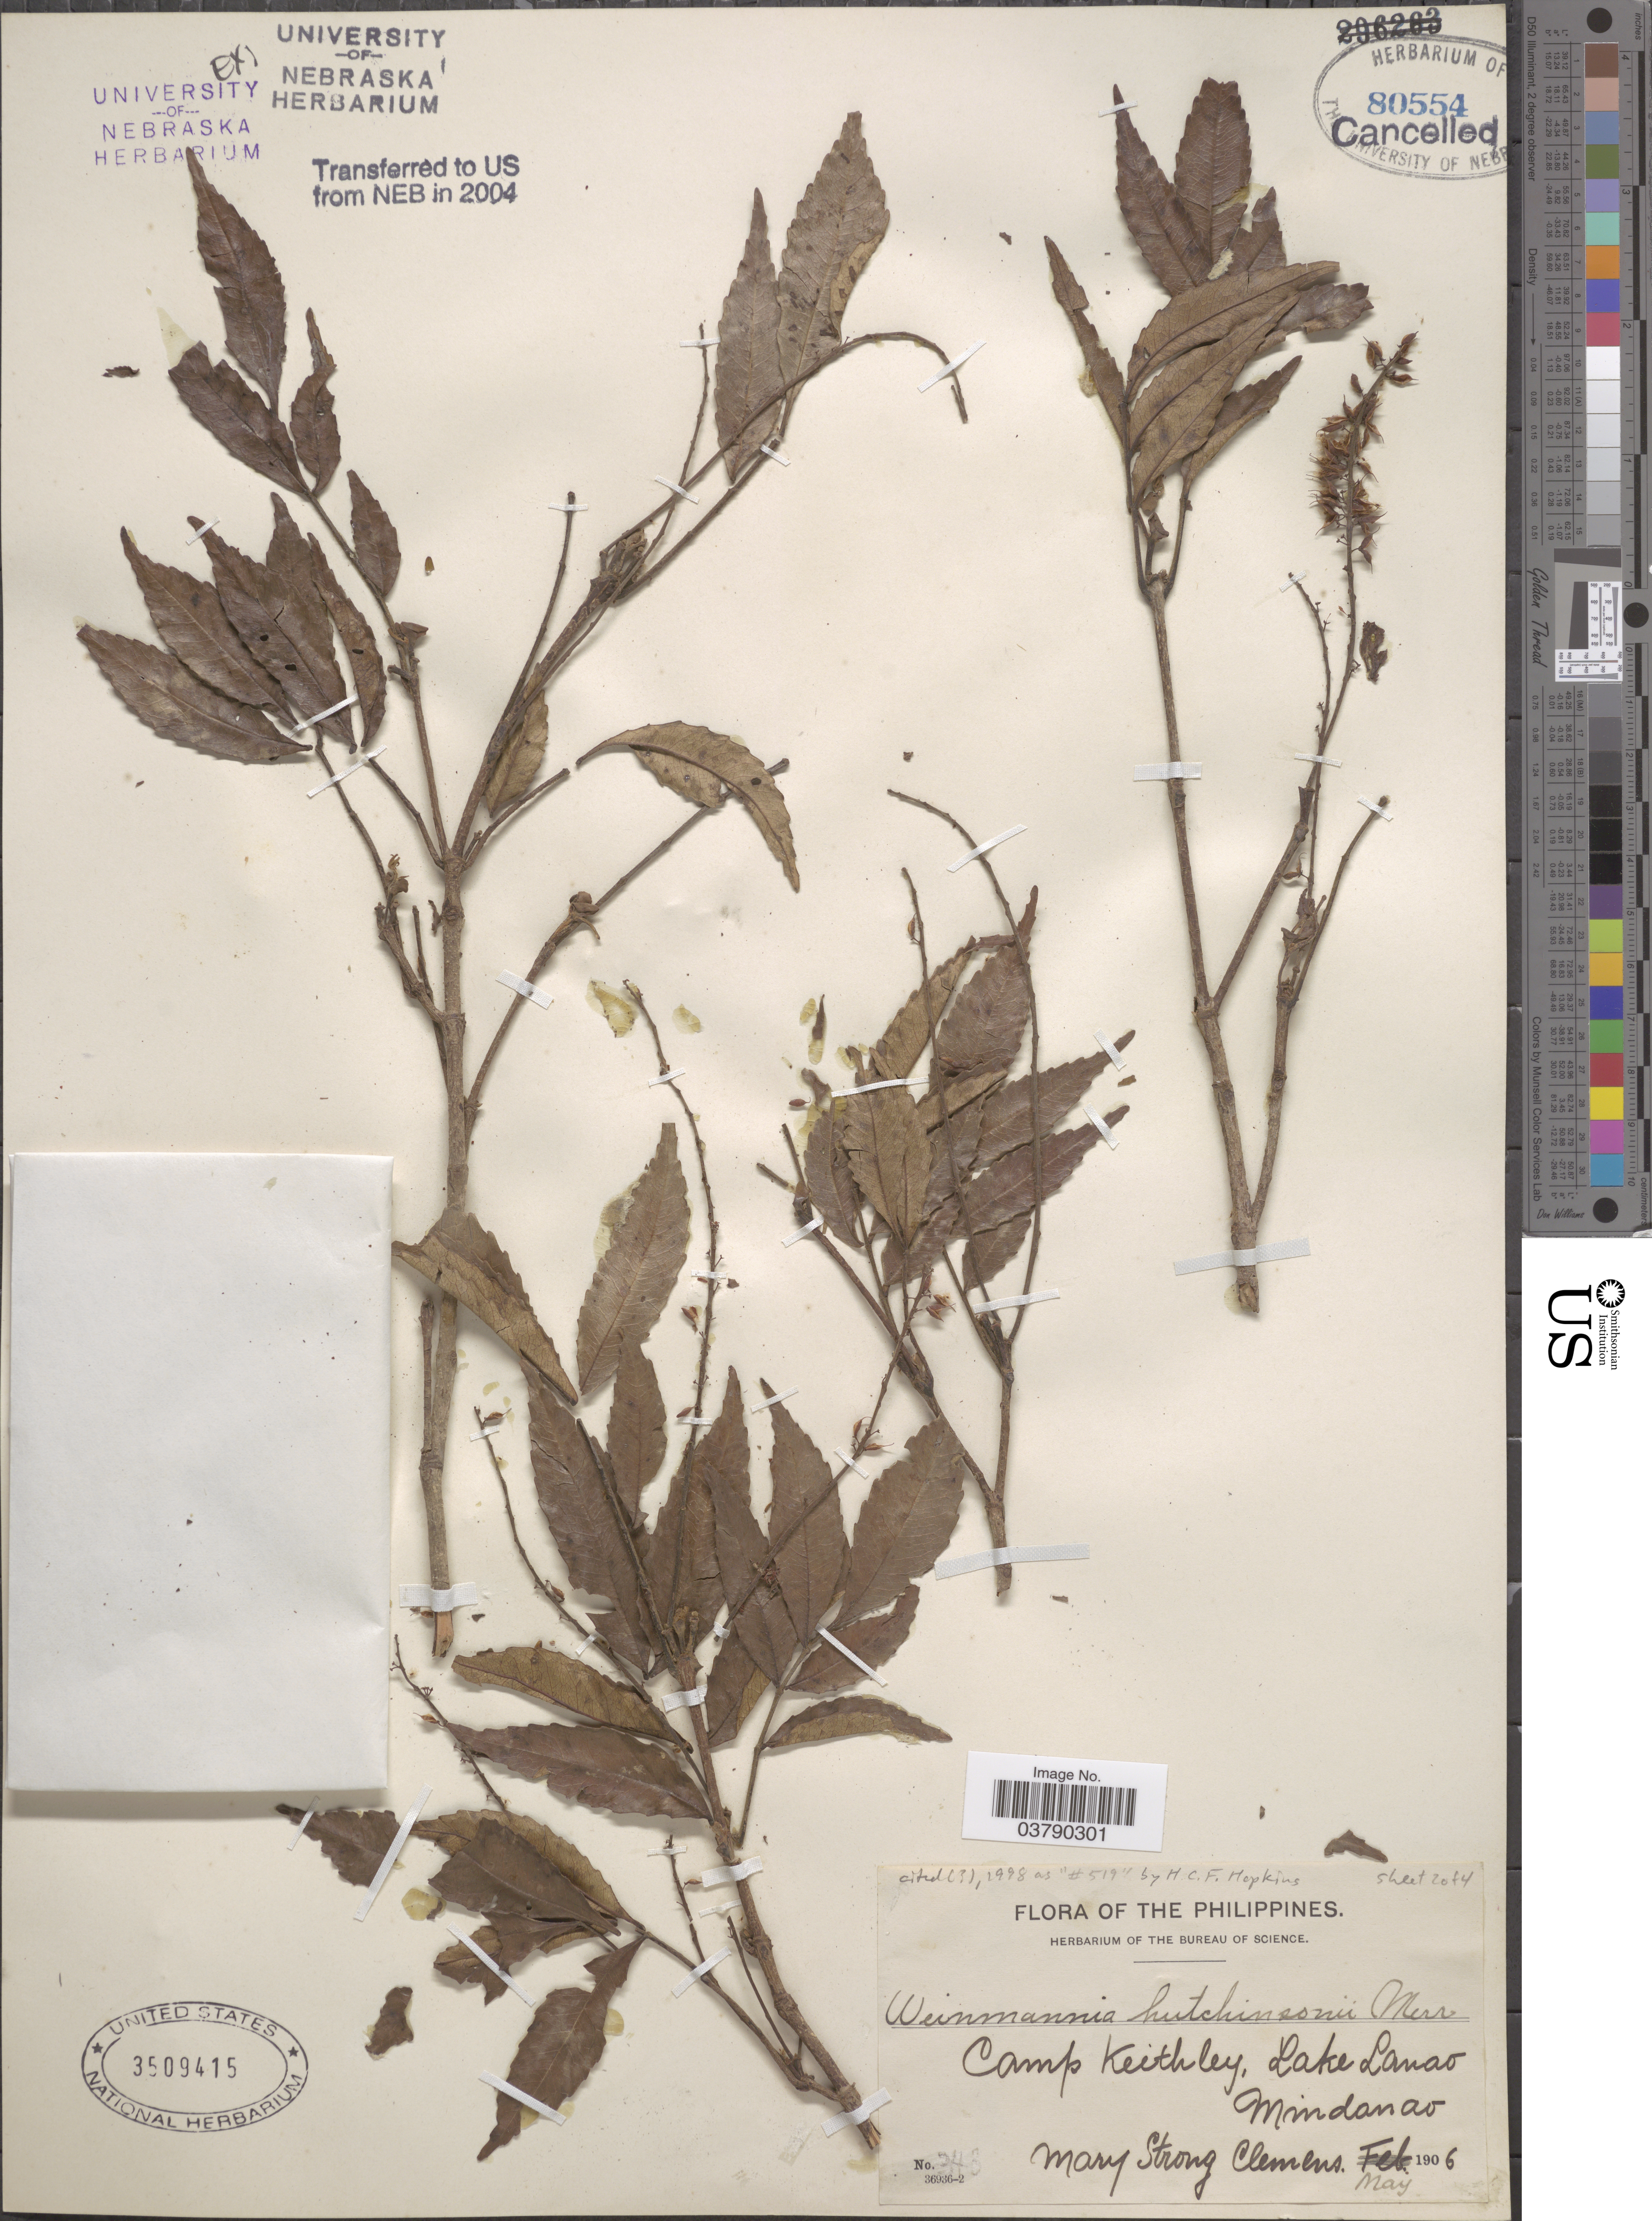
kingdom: Plantae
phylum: Tracheophyta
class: Magnoliopsida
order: Oxalidales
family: Cunoniaceae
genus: Pterophylla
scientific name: Pterophylla hutchinsonii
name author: (Merr.) Pillon & H.C. Hopkins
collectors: M. S. Clemens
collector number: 343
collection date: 1906-05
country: Philippines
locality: Camp Keithley, Lake Lanao, Mindanao.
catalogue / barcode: US 3509415